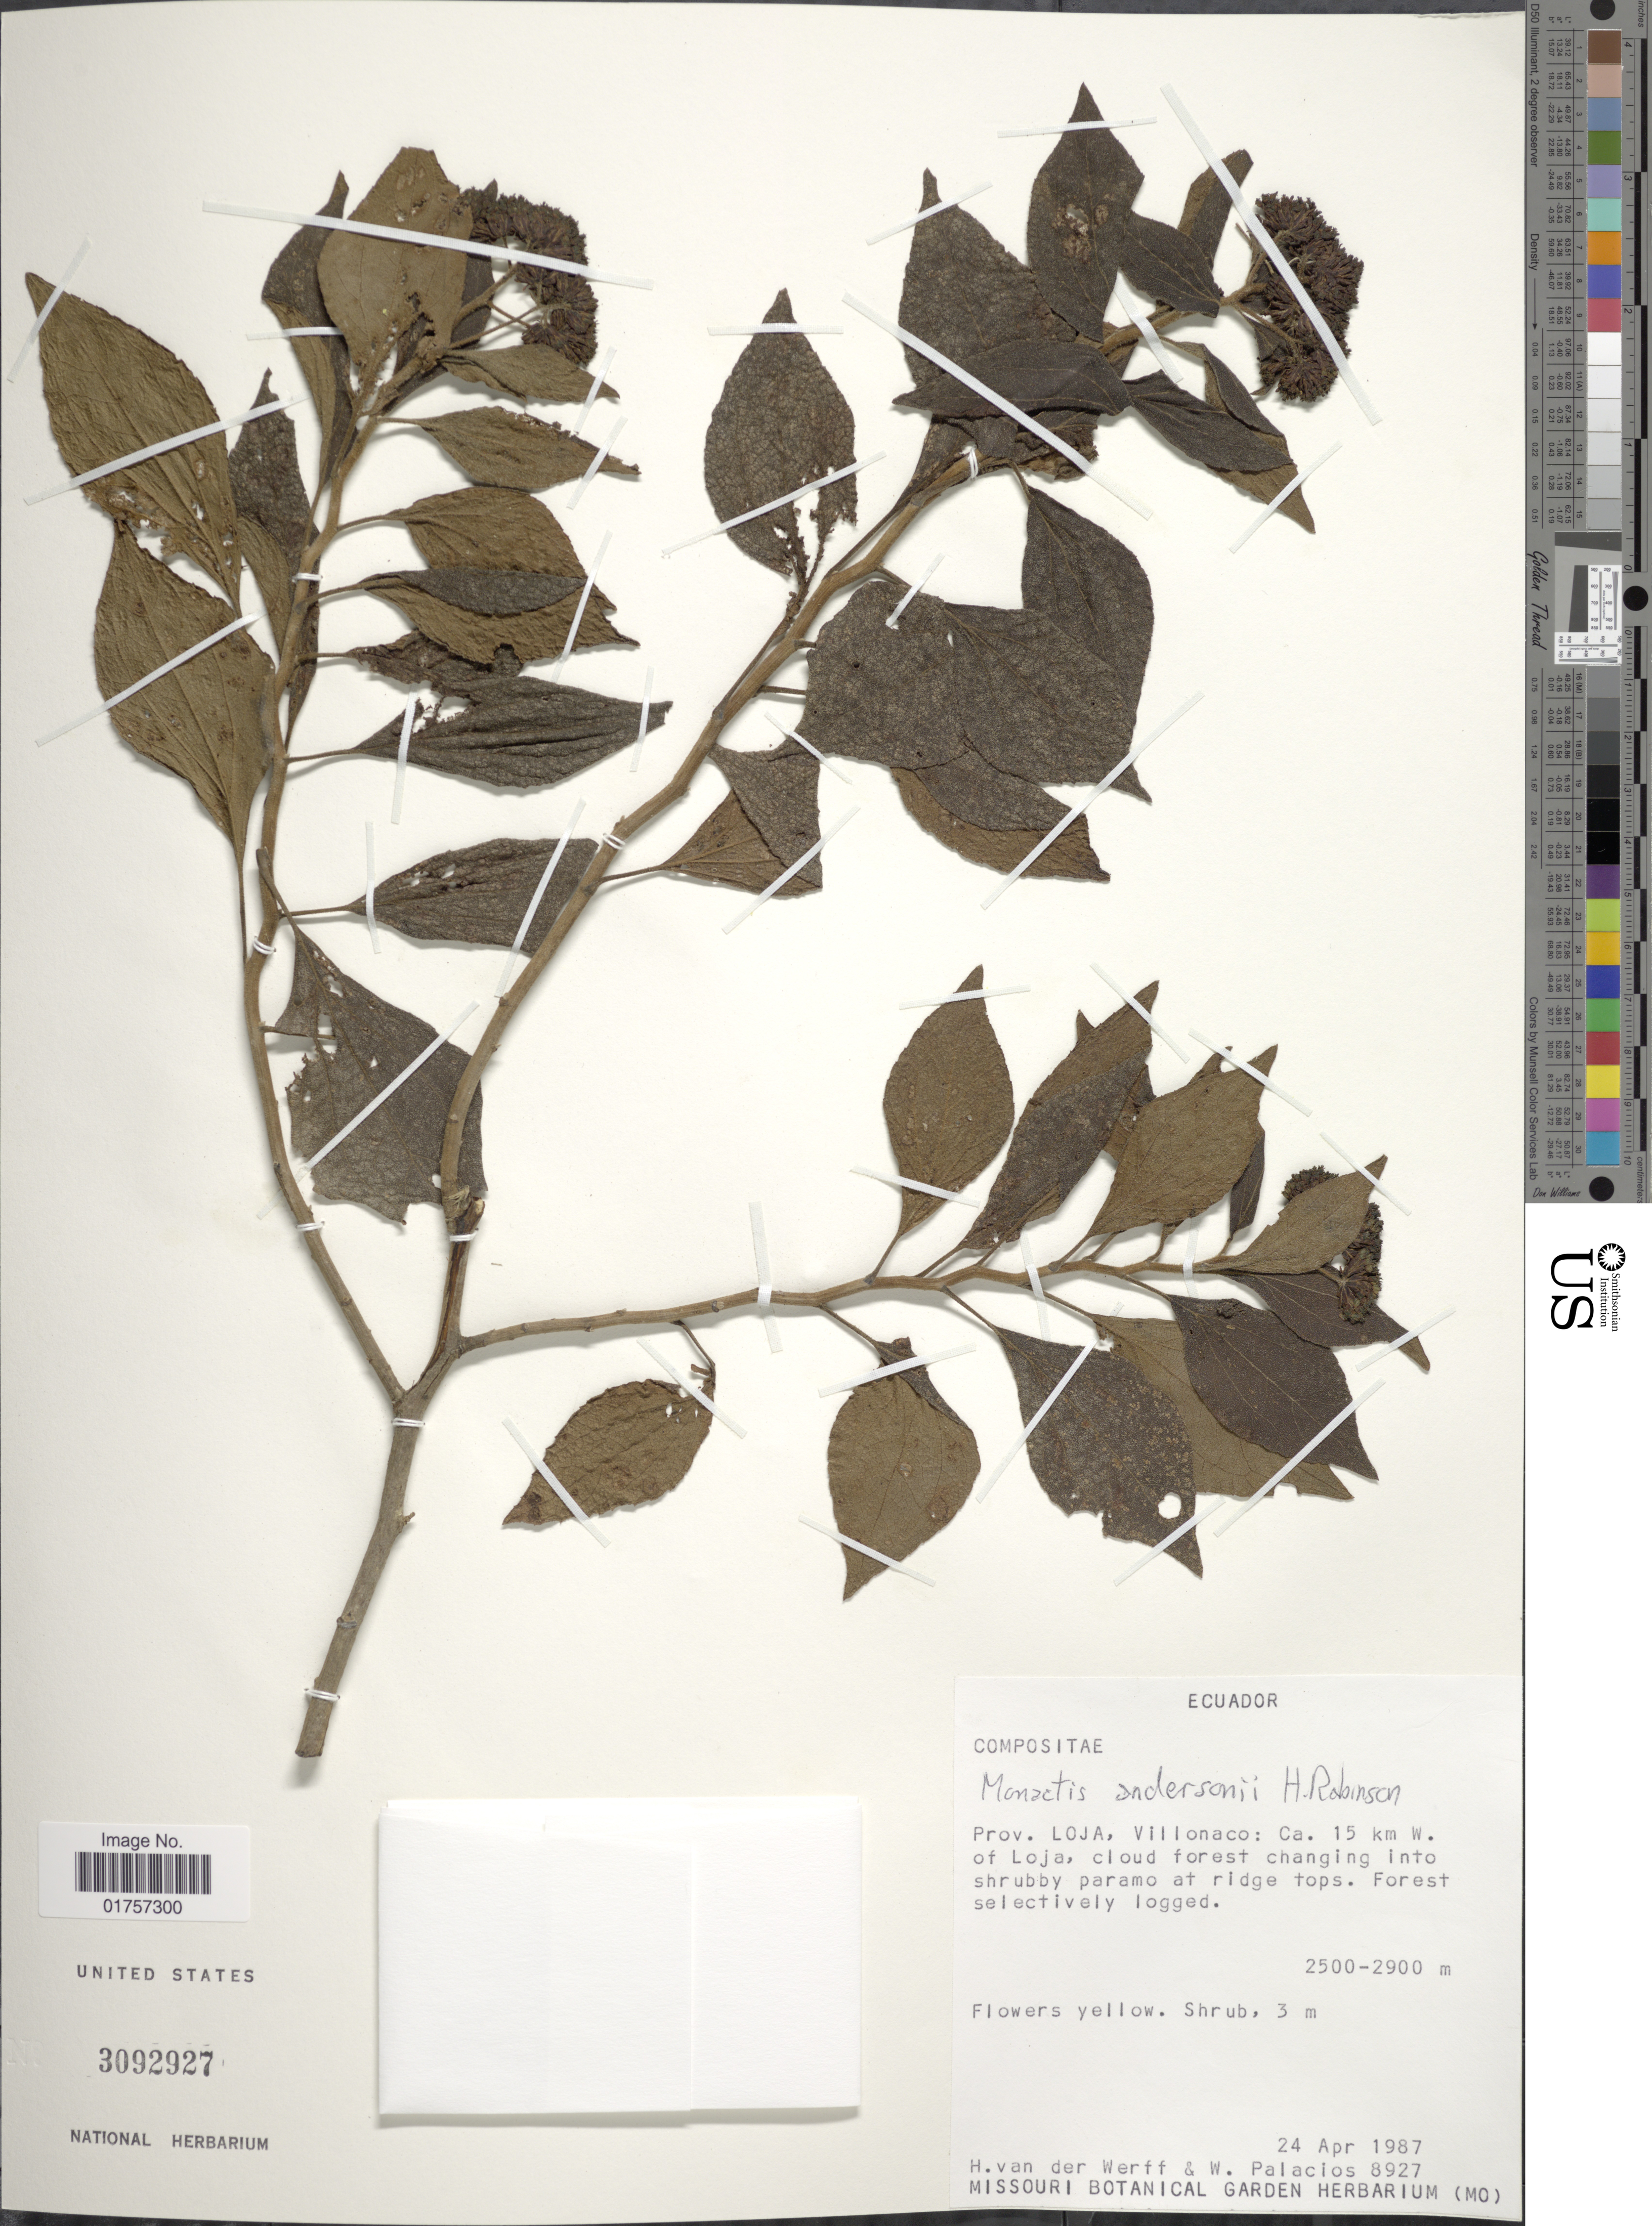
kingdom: Plantae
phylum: Tracheophyta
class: Magnoliopsida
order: Asterales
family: Asteraceae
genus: Monactis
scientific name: Monactis anderssoni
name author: H. Rob.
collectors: H. van der Werff & W. Palacios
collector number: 8927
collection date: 1987-04-24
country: Ecuador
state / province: Loja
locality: Villonaco: Ca. 15 km W. of Loja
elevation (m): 2500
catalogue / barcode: US 3092927